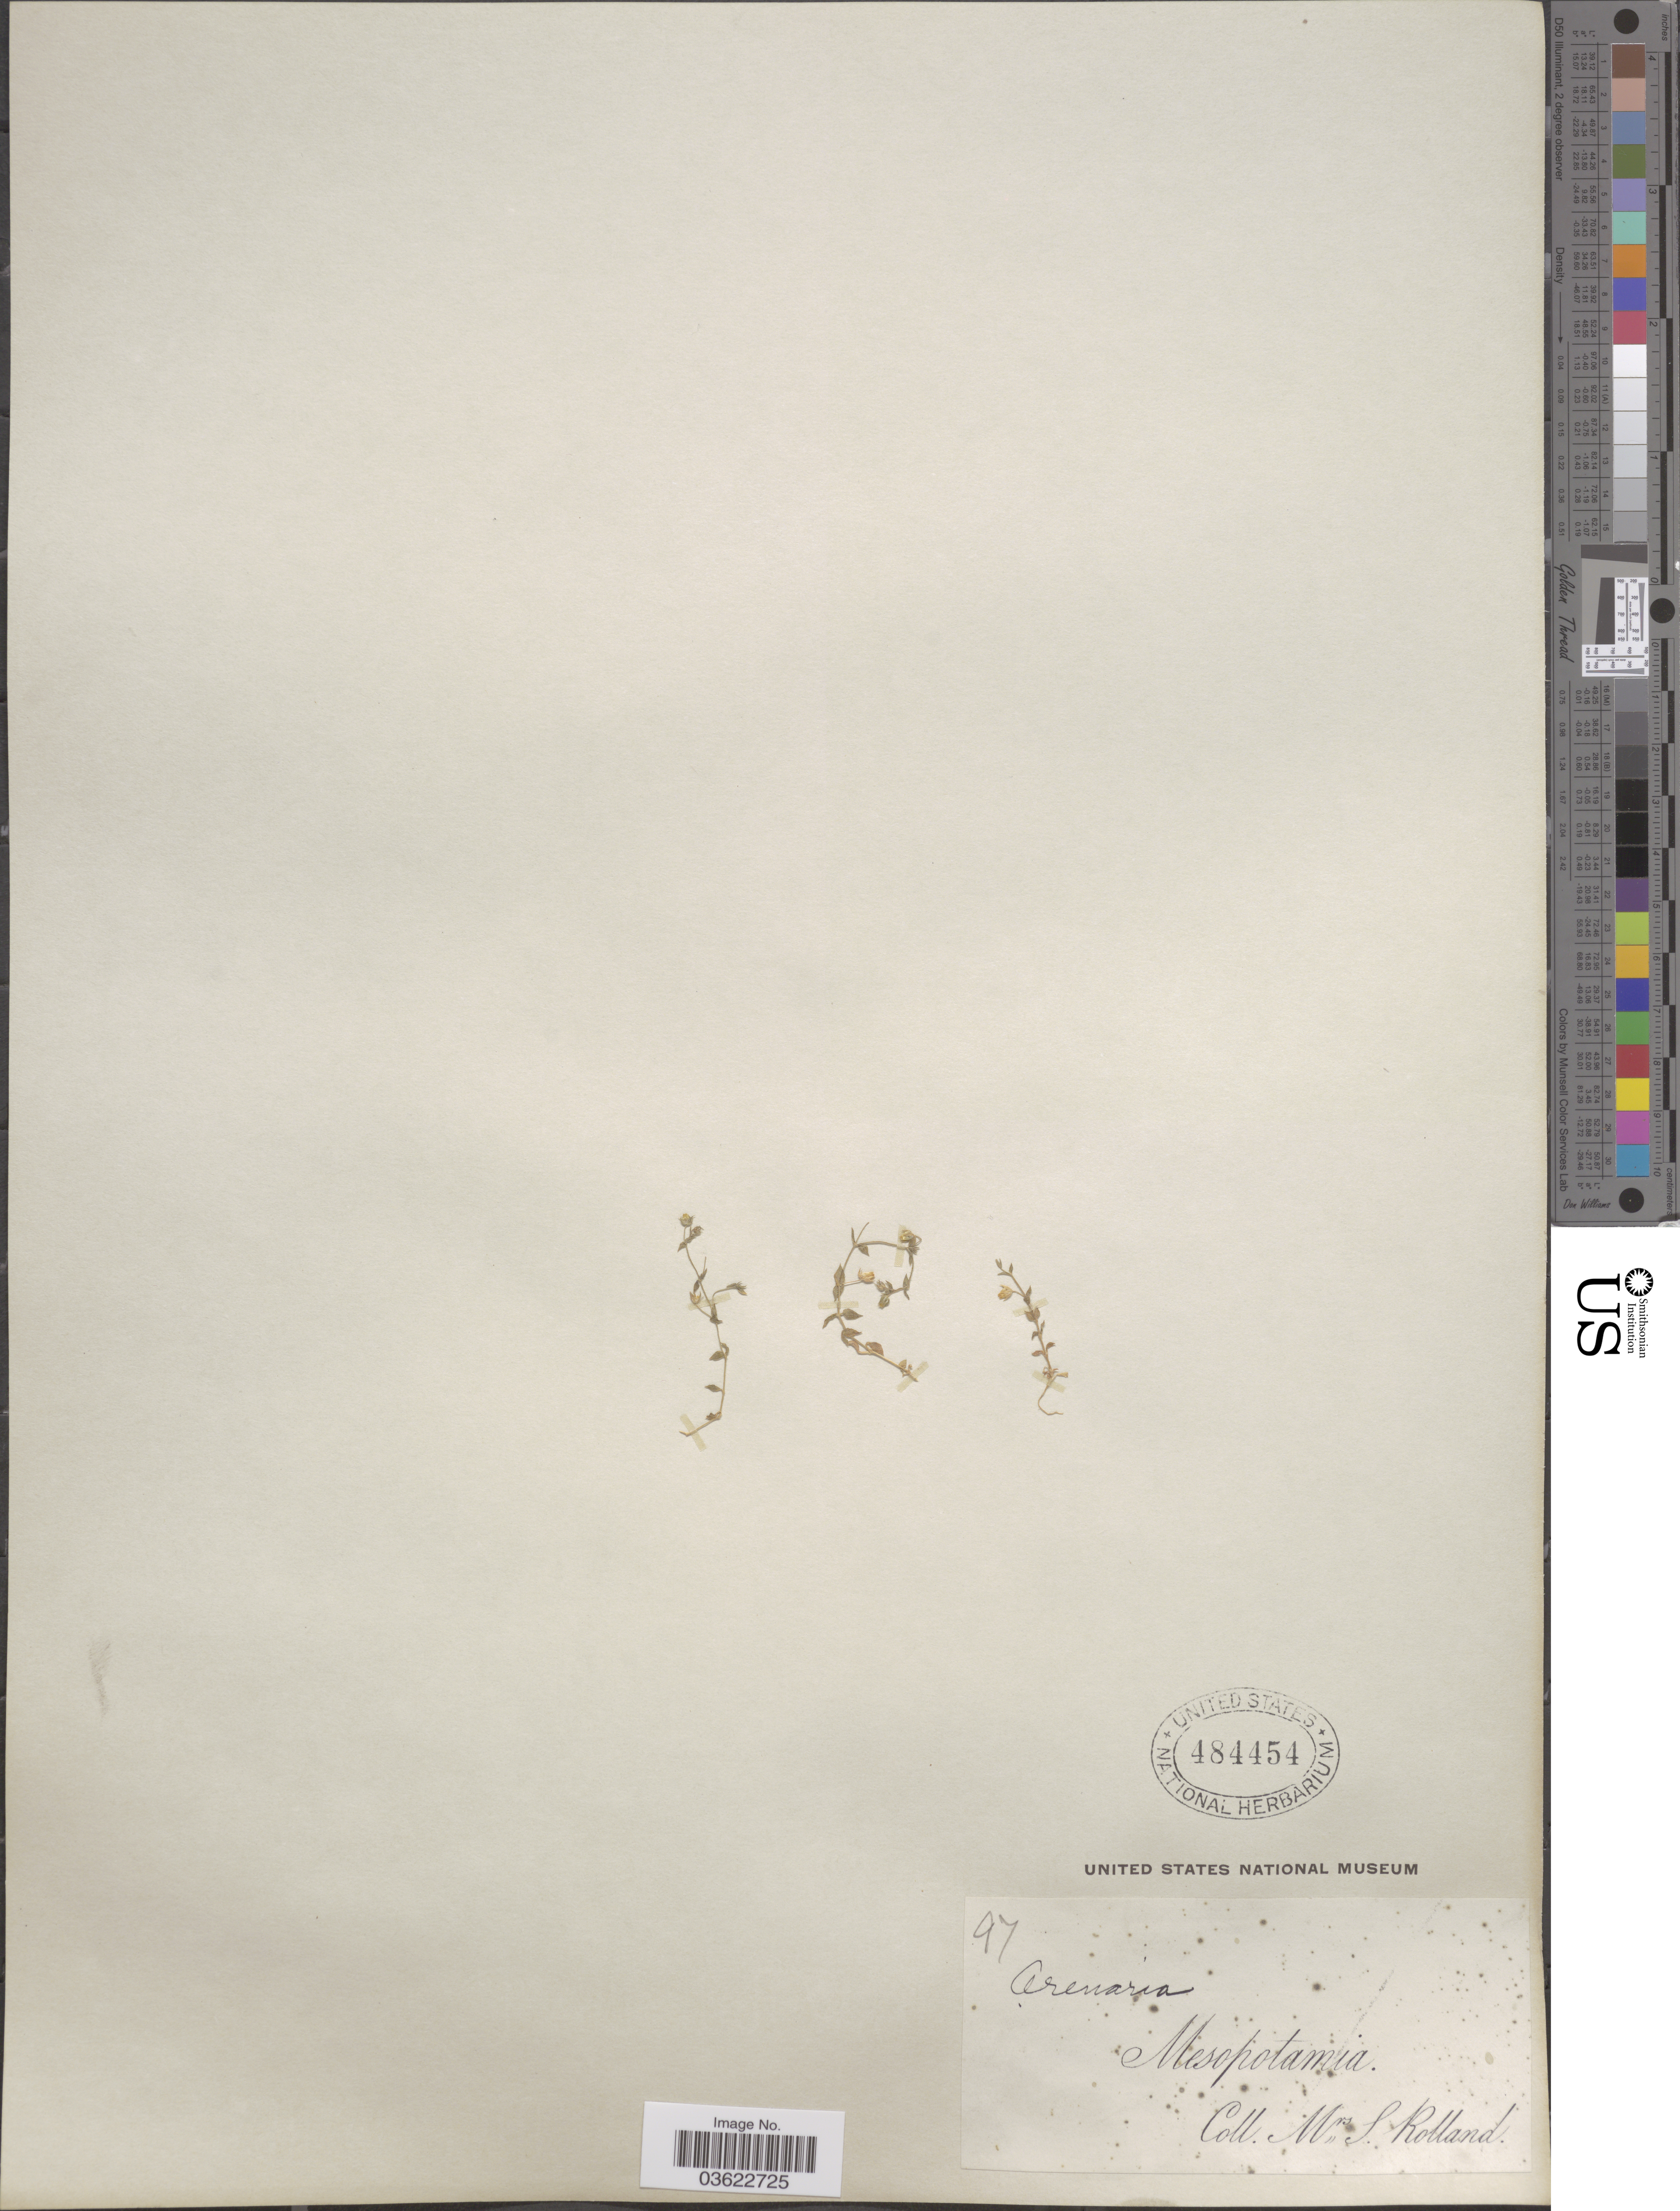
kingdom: Plantae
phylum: Tracheophyta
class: Magnoliopsida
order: Caryophyllales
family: Caryophyllaceae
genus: Arenaria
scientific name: Arenaria sp.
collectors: S. Rolland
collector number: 97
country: Turkey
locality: Mesopotamia.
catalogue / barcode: US 484454